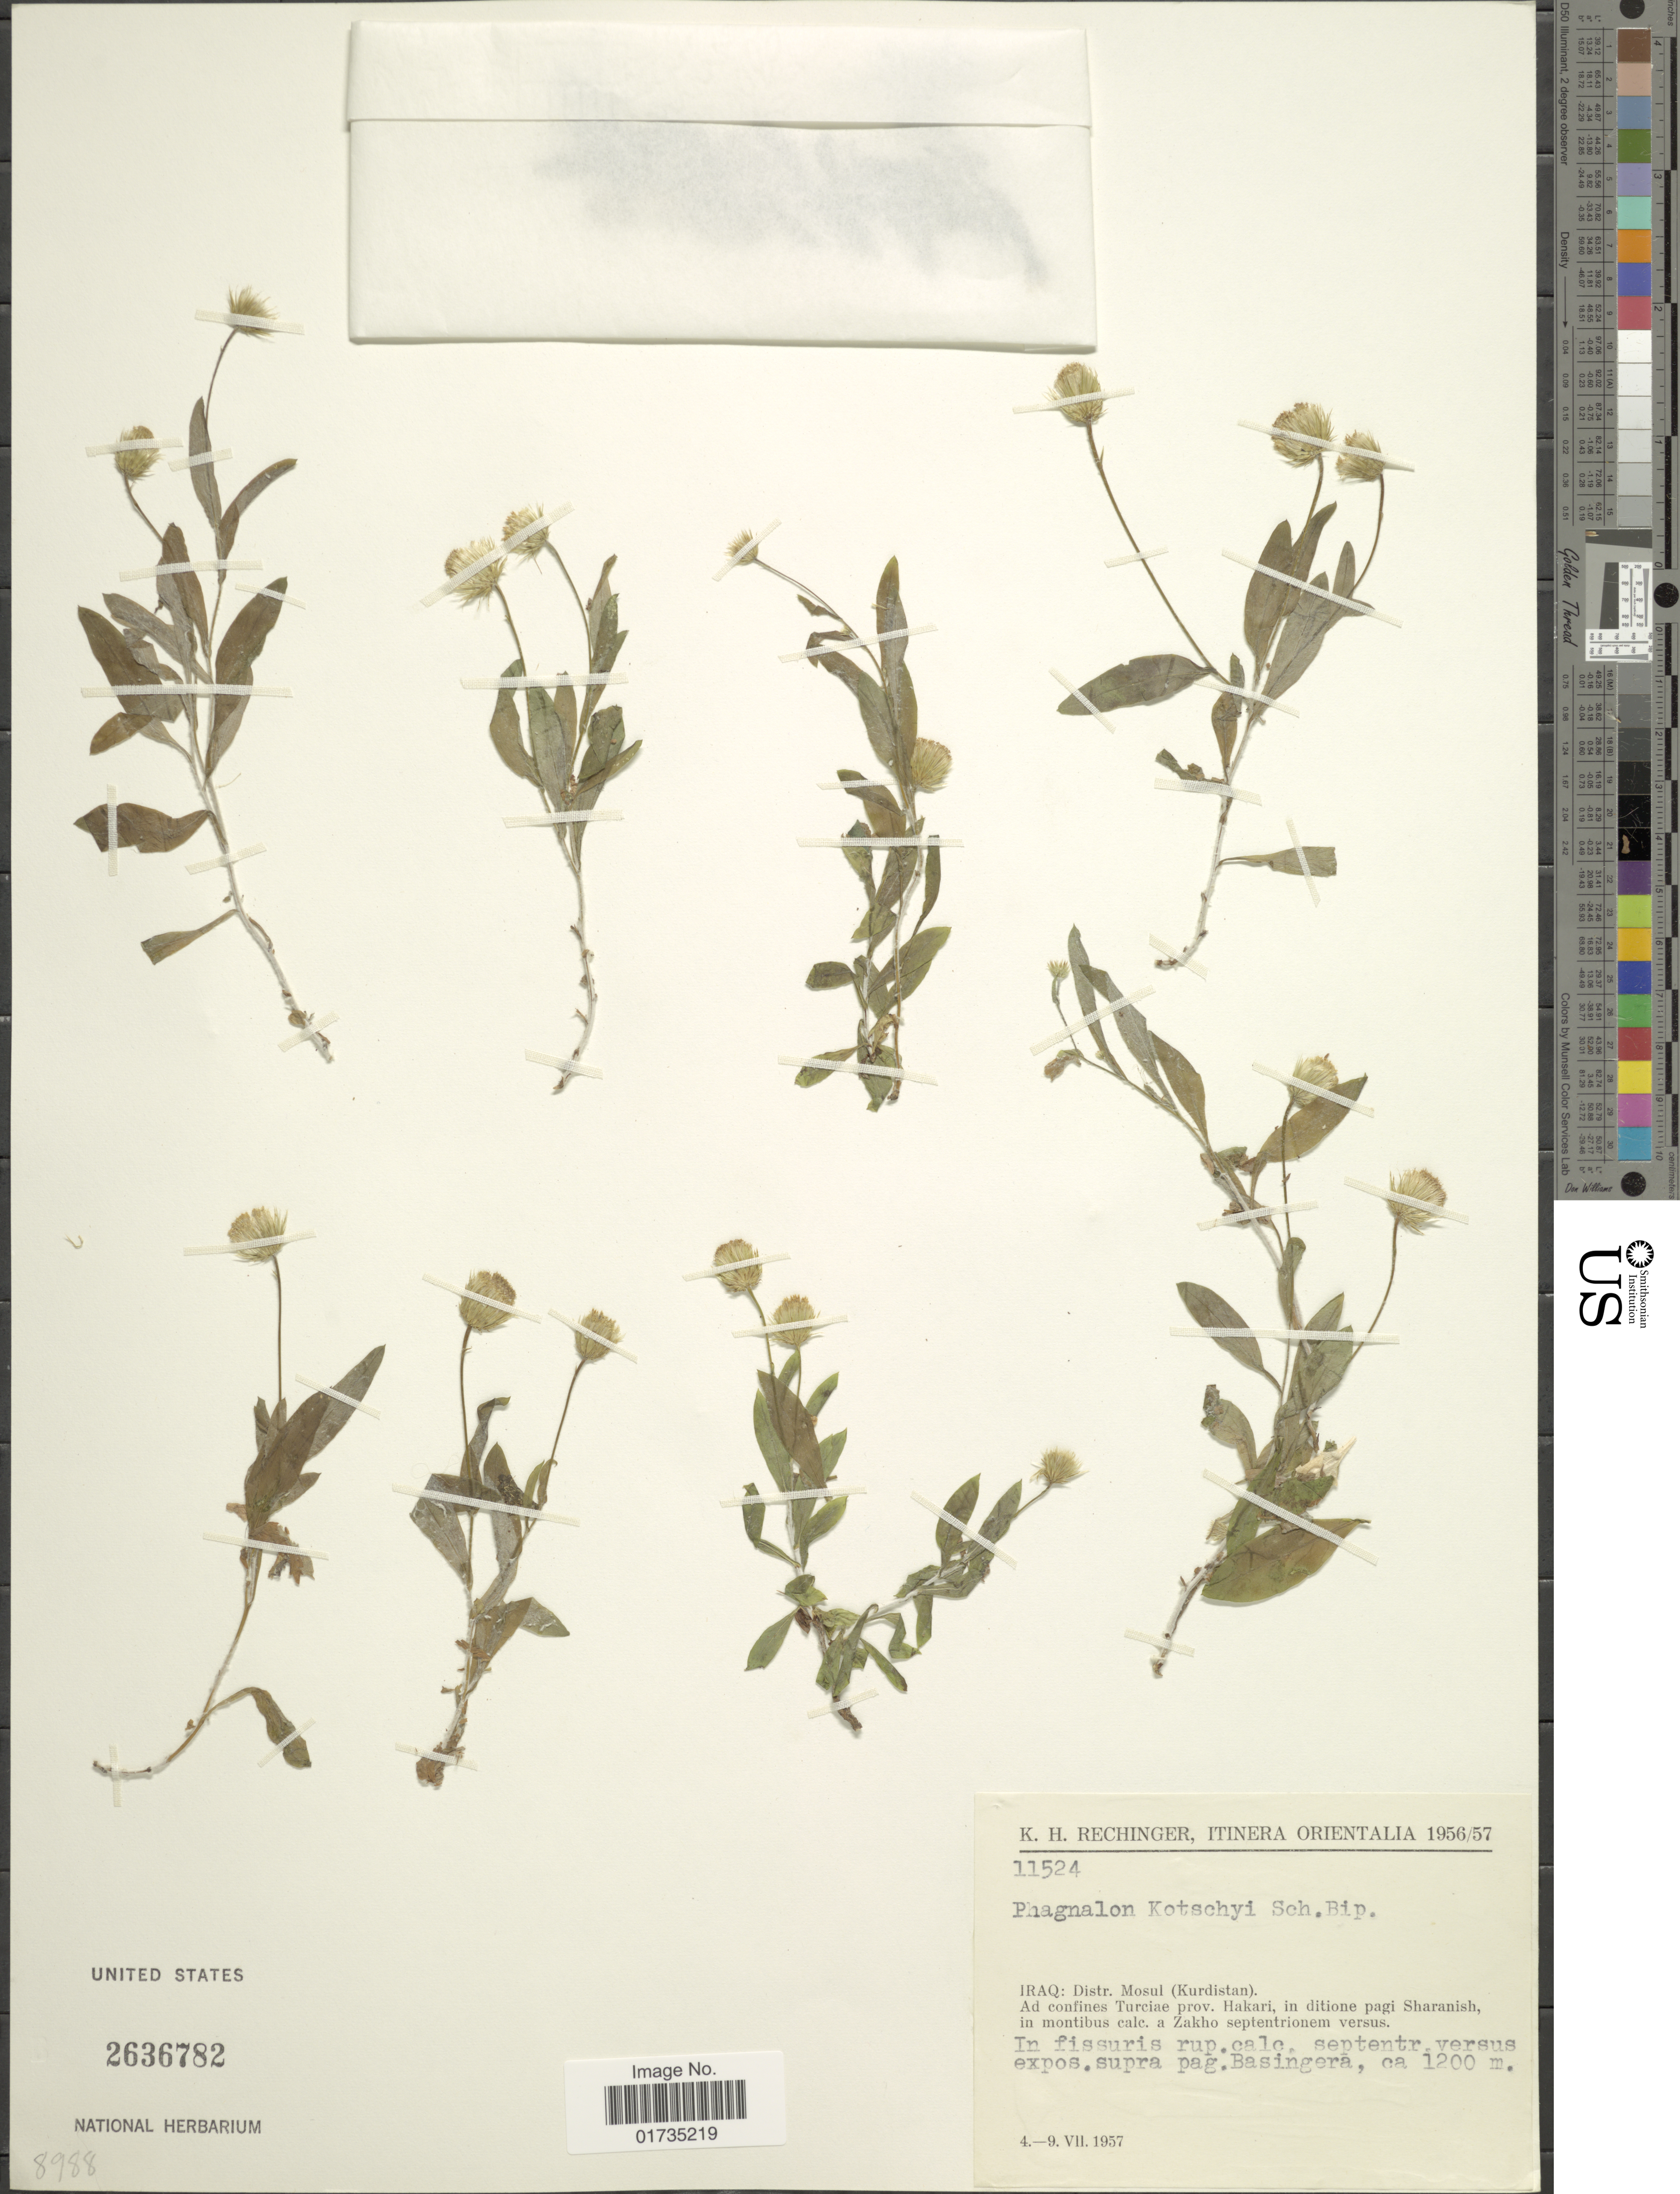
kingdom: Plantae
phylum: Tracheophyta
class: Magnoliopsida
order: Asterales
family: Asteraceae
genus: Phagnalon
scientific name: Phagnalon kotschyi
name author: Sch. Bip. ex Boiss.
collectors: K. H. Rechinger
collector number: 11524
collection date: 1957-07-04/1957-07-09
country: Iraq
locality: Iraq: Distr. Mosul (Kurdistan). Ad confines Turciae prov. Hakari, in ditione pagi Sharanish, in montibus calc. a Zakho septentrionem versus. supra pag. Basingera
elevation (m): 1200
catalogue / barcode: US 2636782